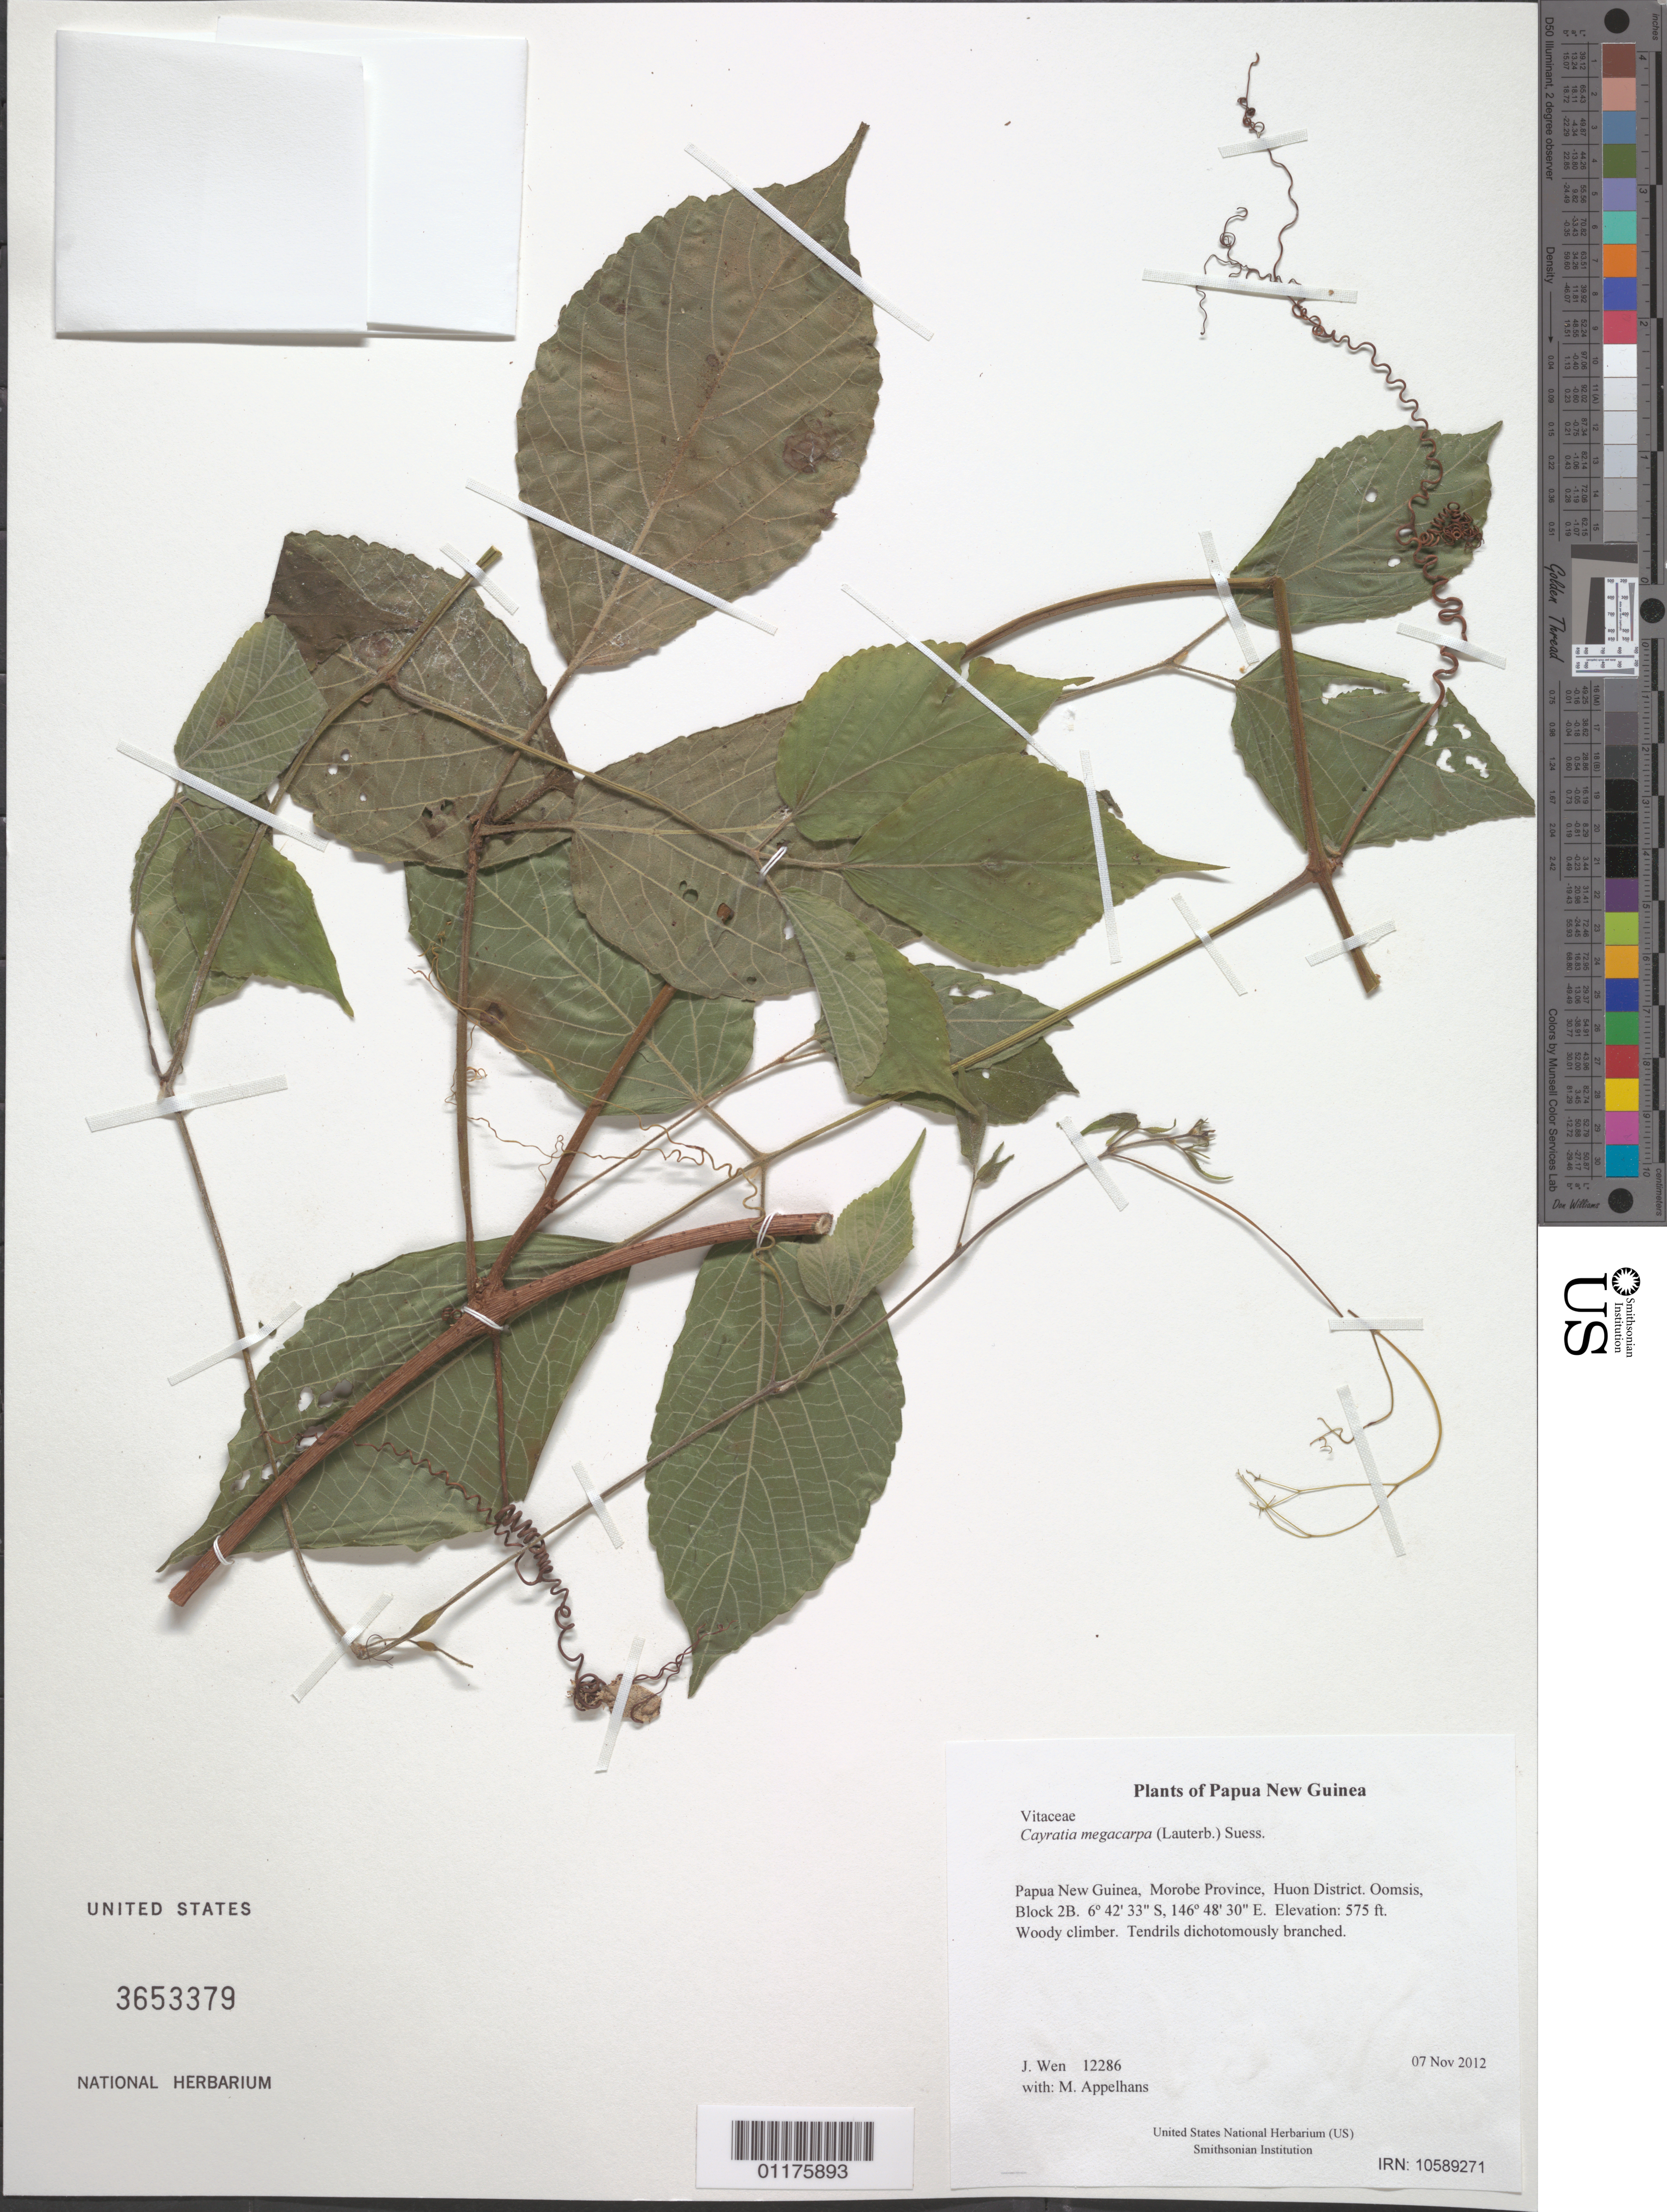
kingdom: Plantae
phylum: Tracheophyta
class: Magnoliopsida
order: Vitales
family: Vitaceae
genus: Cayratia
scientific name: Cayratia megacarpa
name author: (Lauterb.) Suess.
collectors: M. Appelhans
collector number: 12286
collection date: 2012-11-07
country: Papua New Guinea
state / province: Morobe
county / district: Huon District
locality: Oomsis, Block 2B.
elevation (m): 175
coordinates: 6 42.554 S, 146 48.501 E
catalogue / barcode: US 3653379